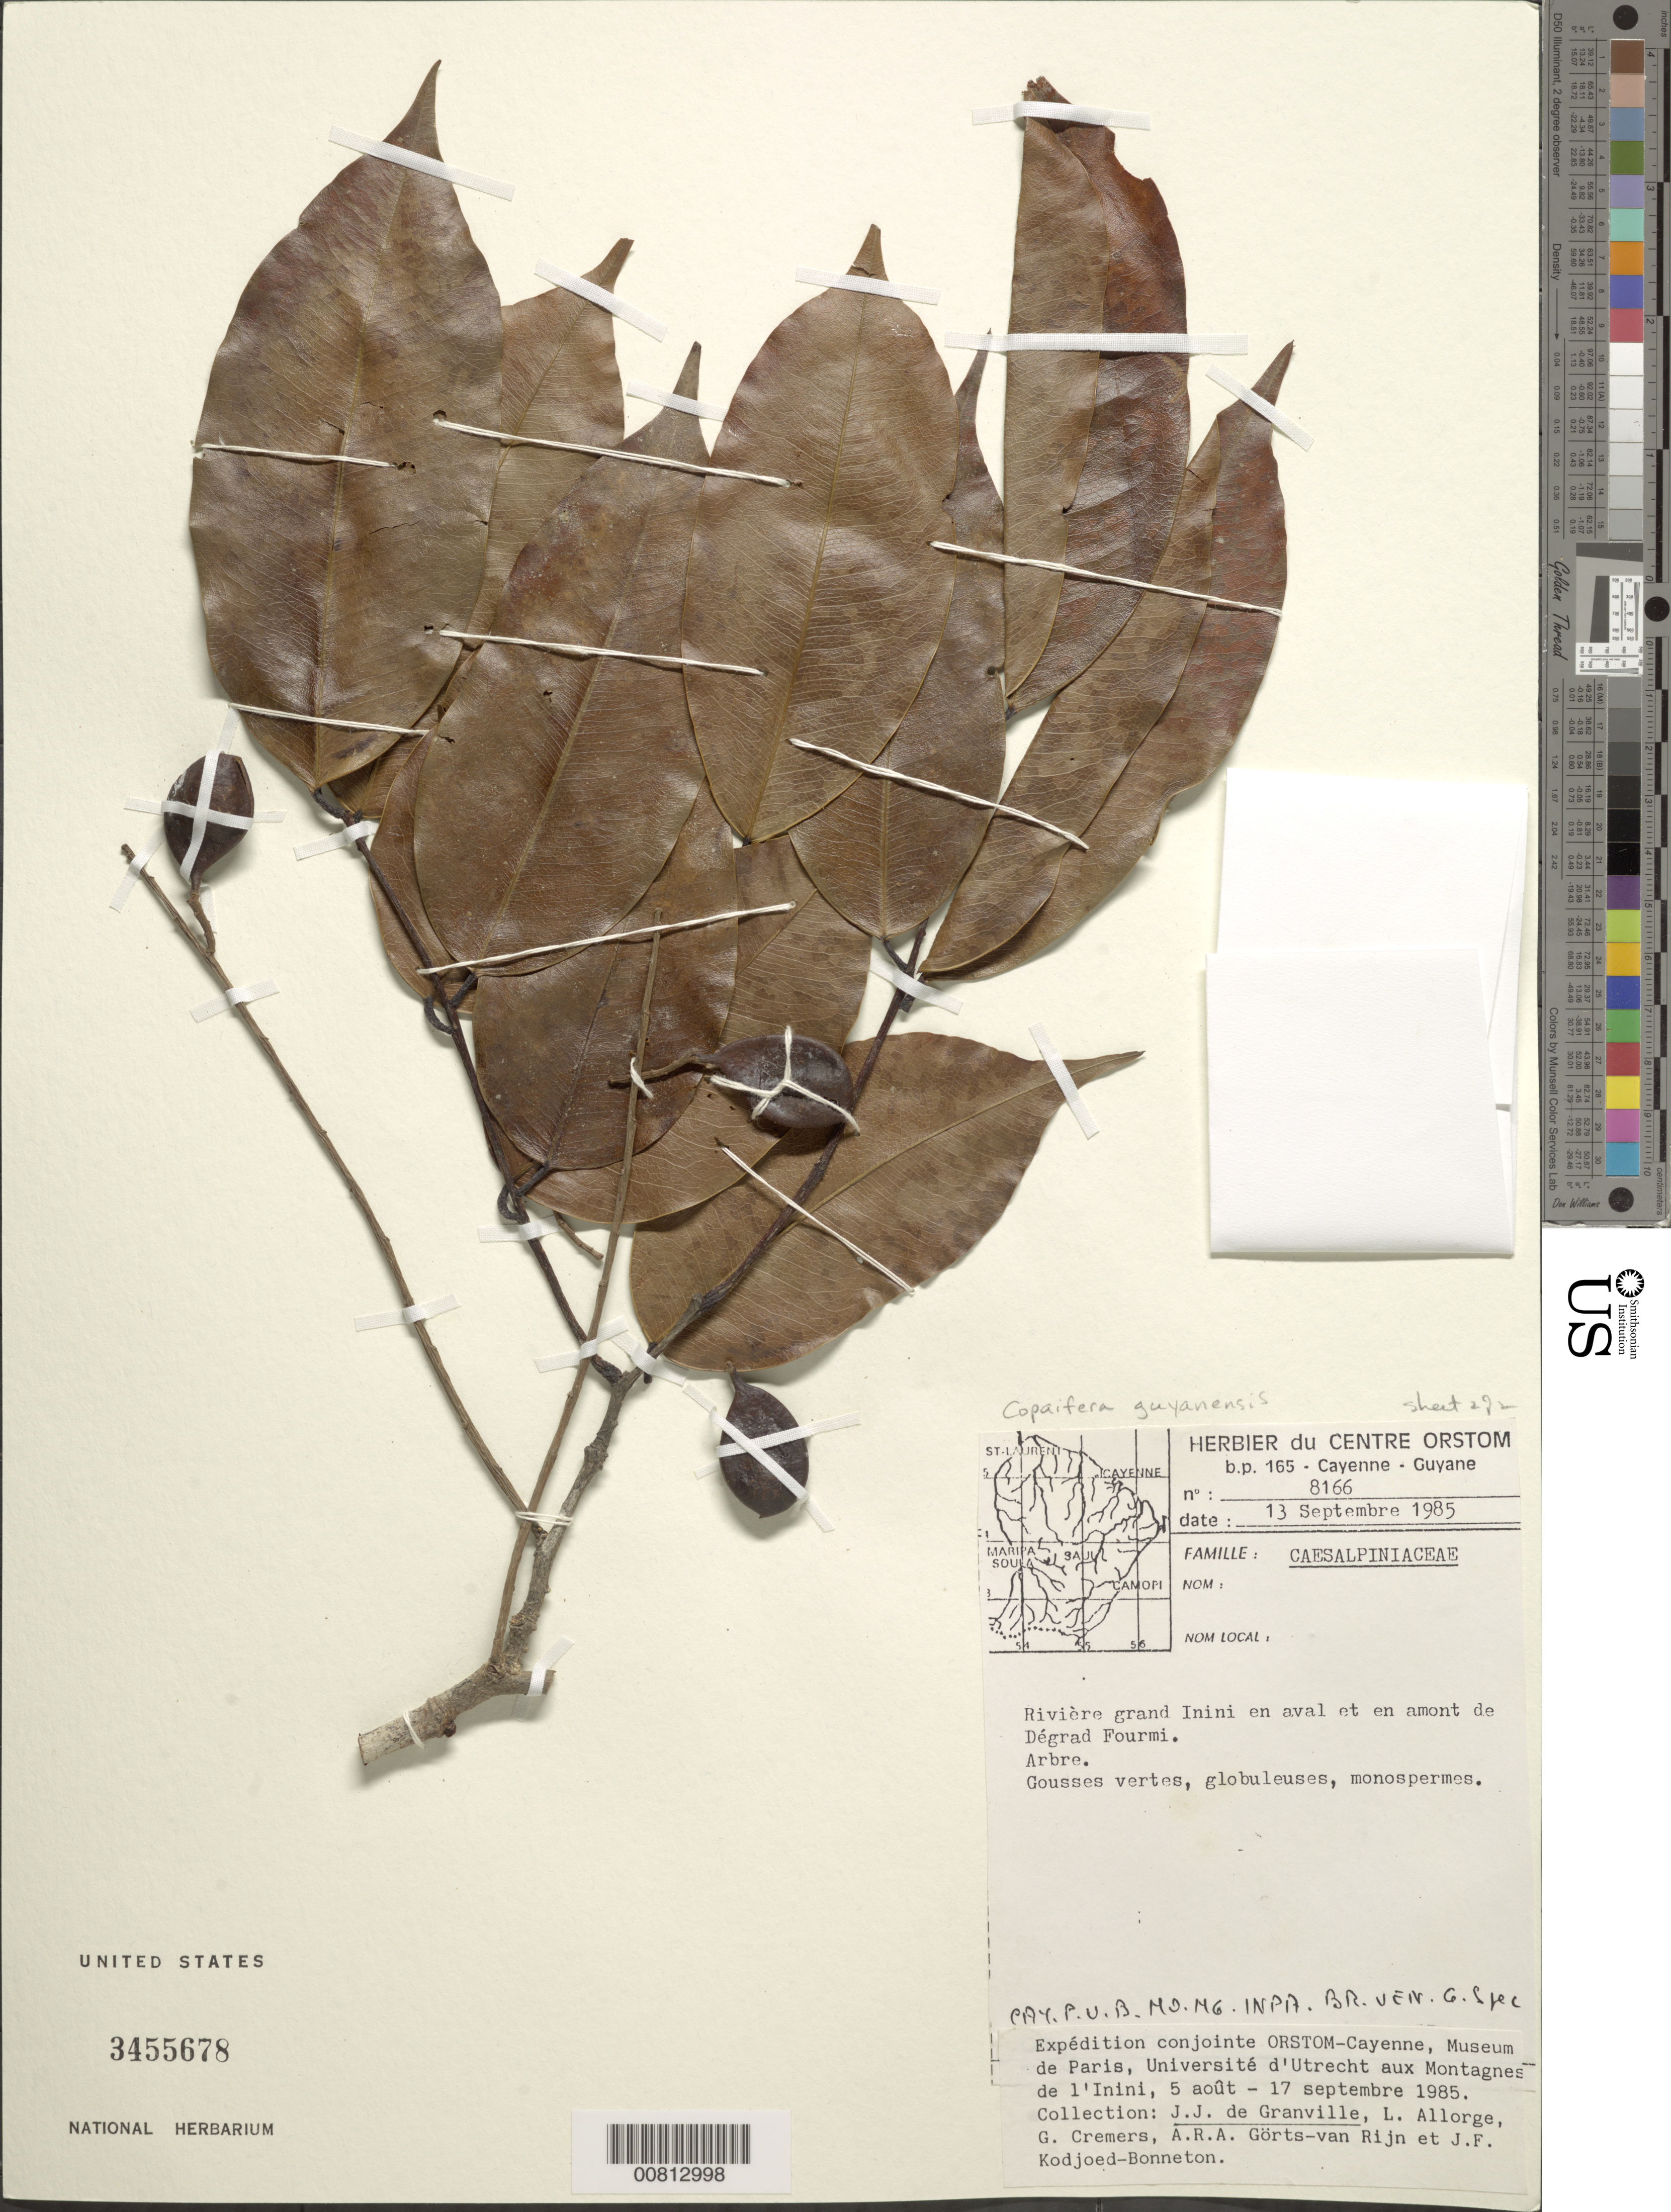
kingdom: Plantae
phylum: Tracheophyta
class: Magnoliopsida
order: Fabales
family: Fabaceae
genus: Copaifera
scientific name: Copaifera guyanensis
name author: Desf.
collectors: J.-J. de Granville, L. Allorge, G. Cremers, A. .R. A. Görts-van Rijn & J. Kodjoed-Bonneton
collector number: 8166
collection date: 1985-09-13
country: French Guiana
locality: Riviere grand Inini en aval et en amont de Degrad.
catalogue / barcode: US 3455678